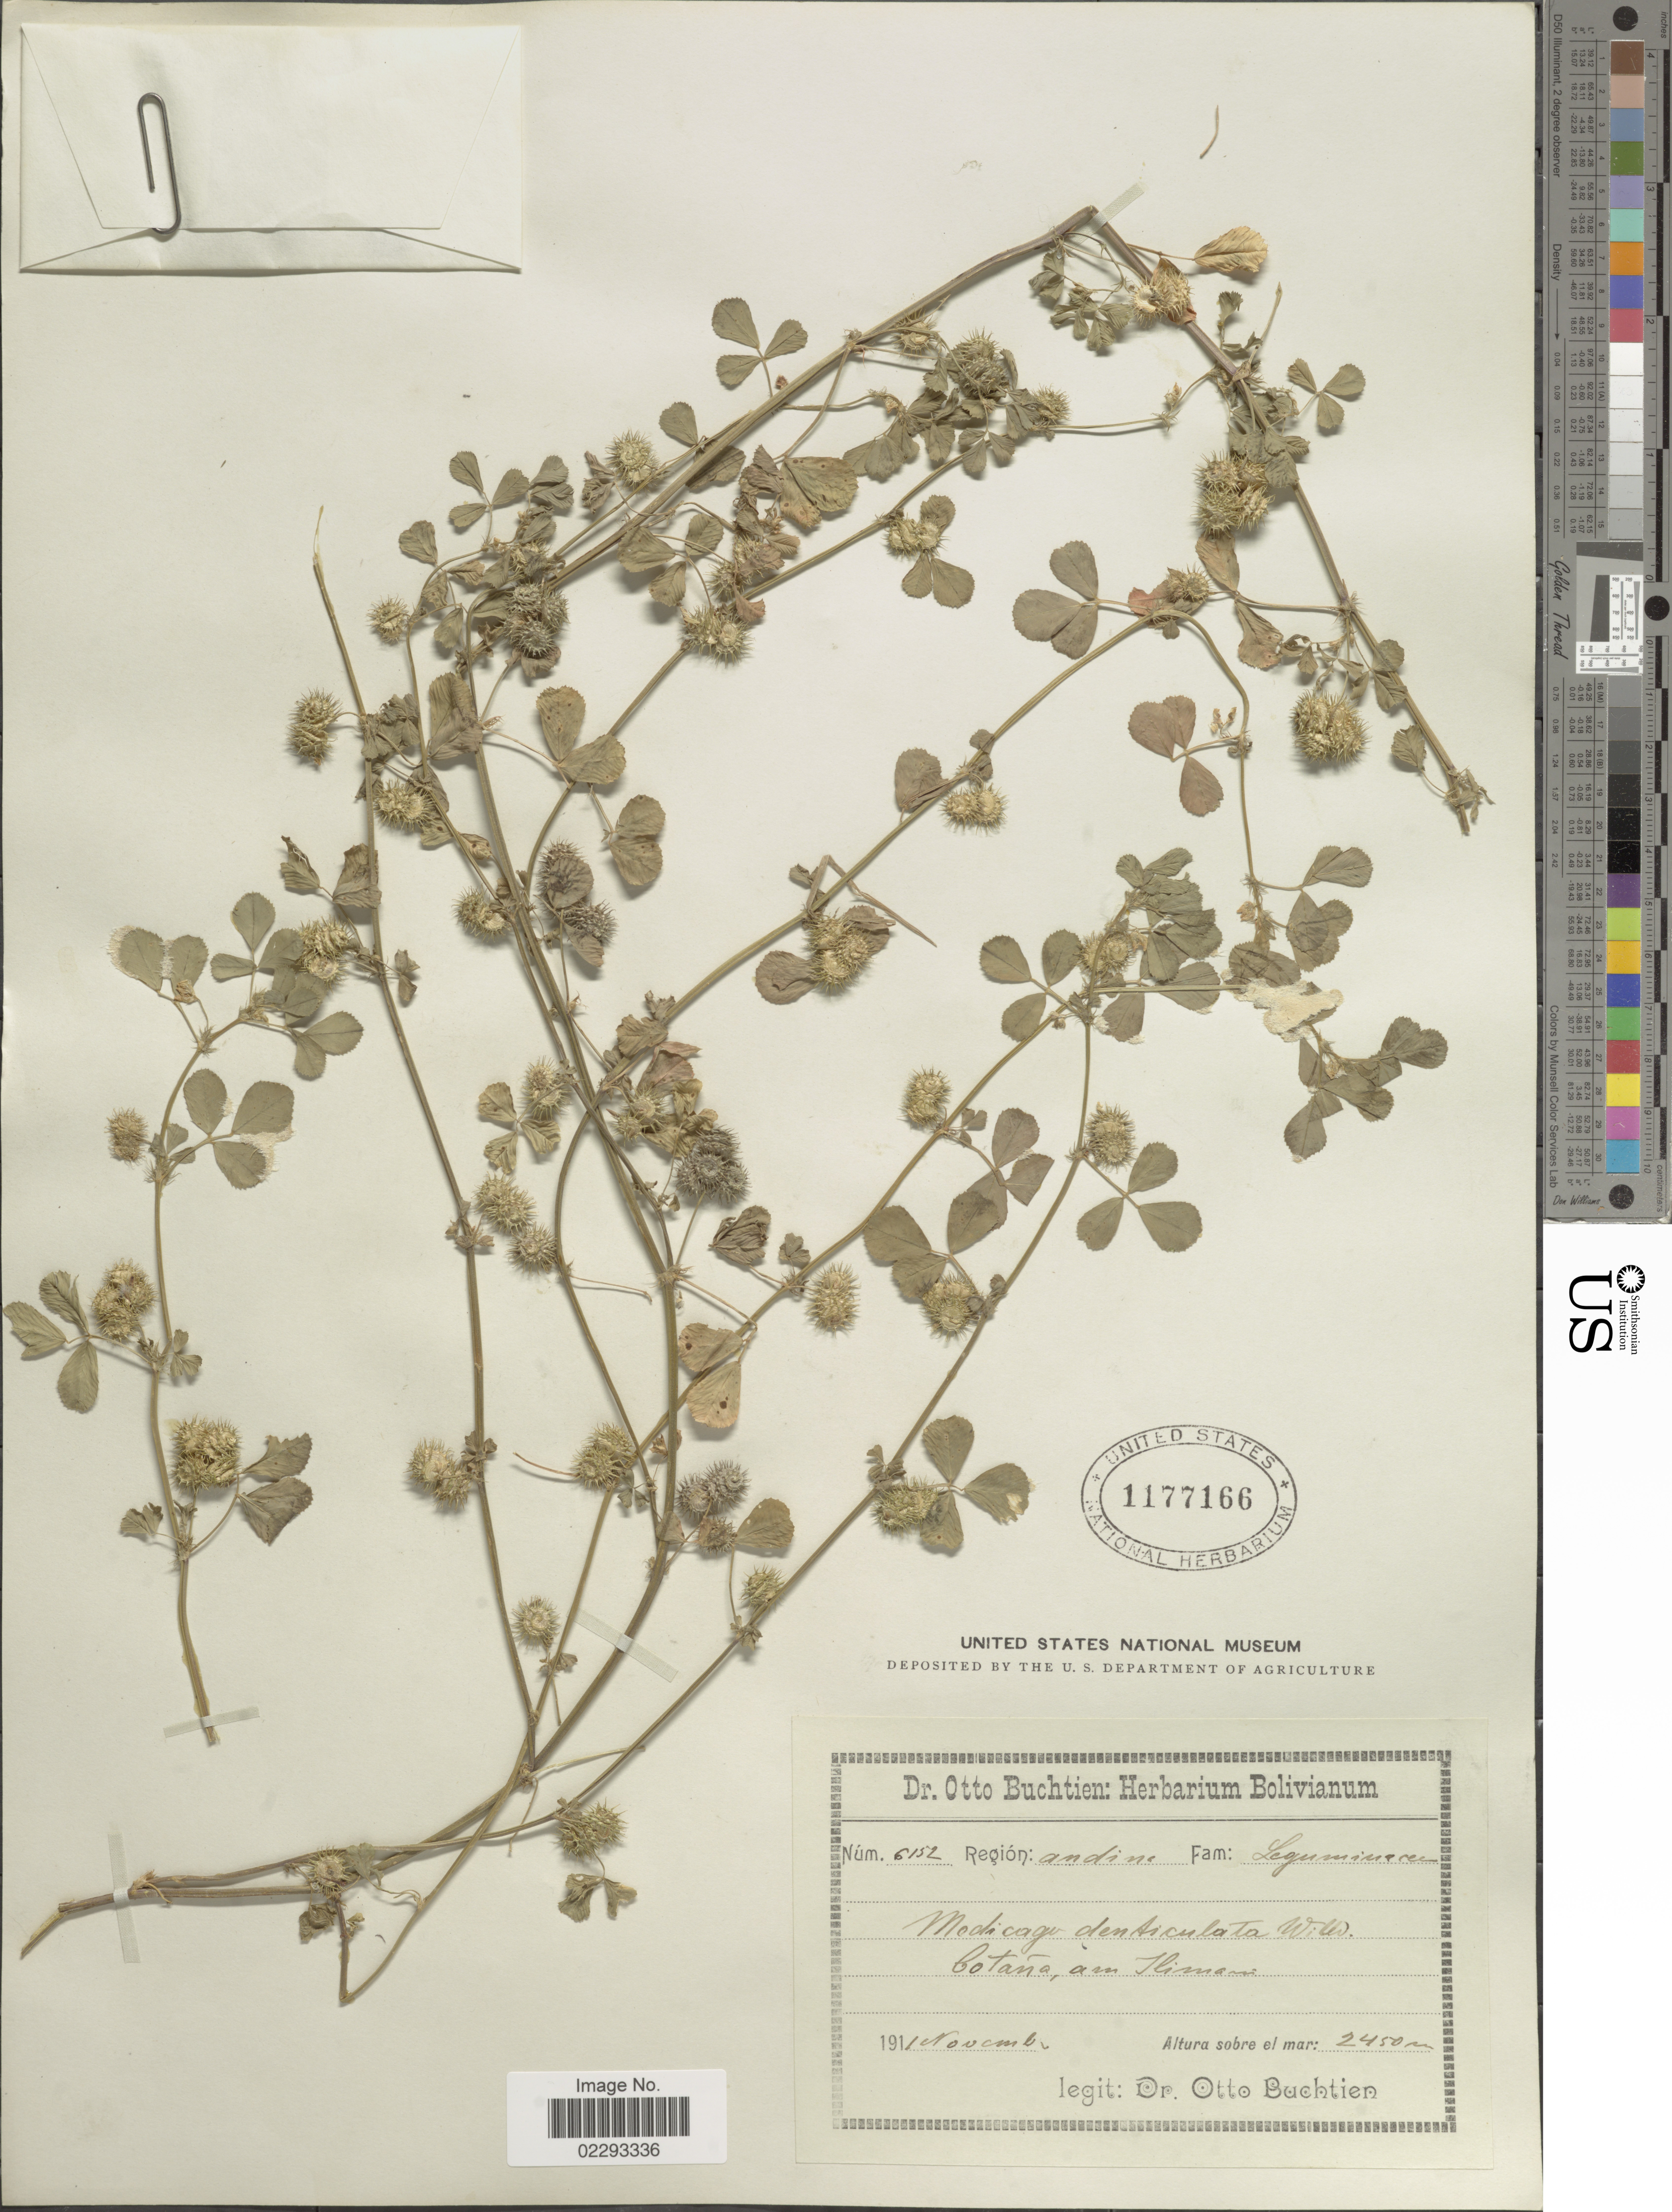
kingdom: Plantae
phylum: Tracheophyta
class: Magnoliopsida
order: Fabales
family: Fabaceae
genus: Medicago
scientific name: Medicago polymorpha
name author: L.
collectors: O. Buchtien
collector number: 6152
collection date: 1911-11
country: Bolivia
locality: Cotaña, am Illimani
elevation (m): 2450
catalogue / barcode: US 1177166